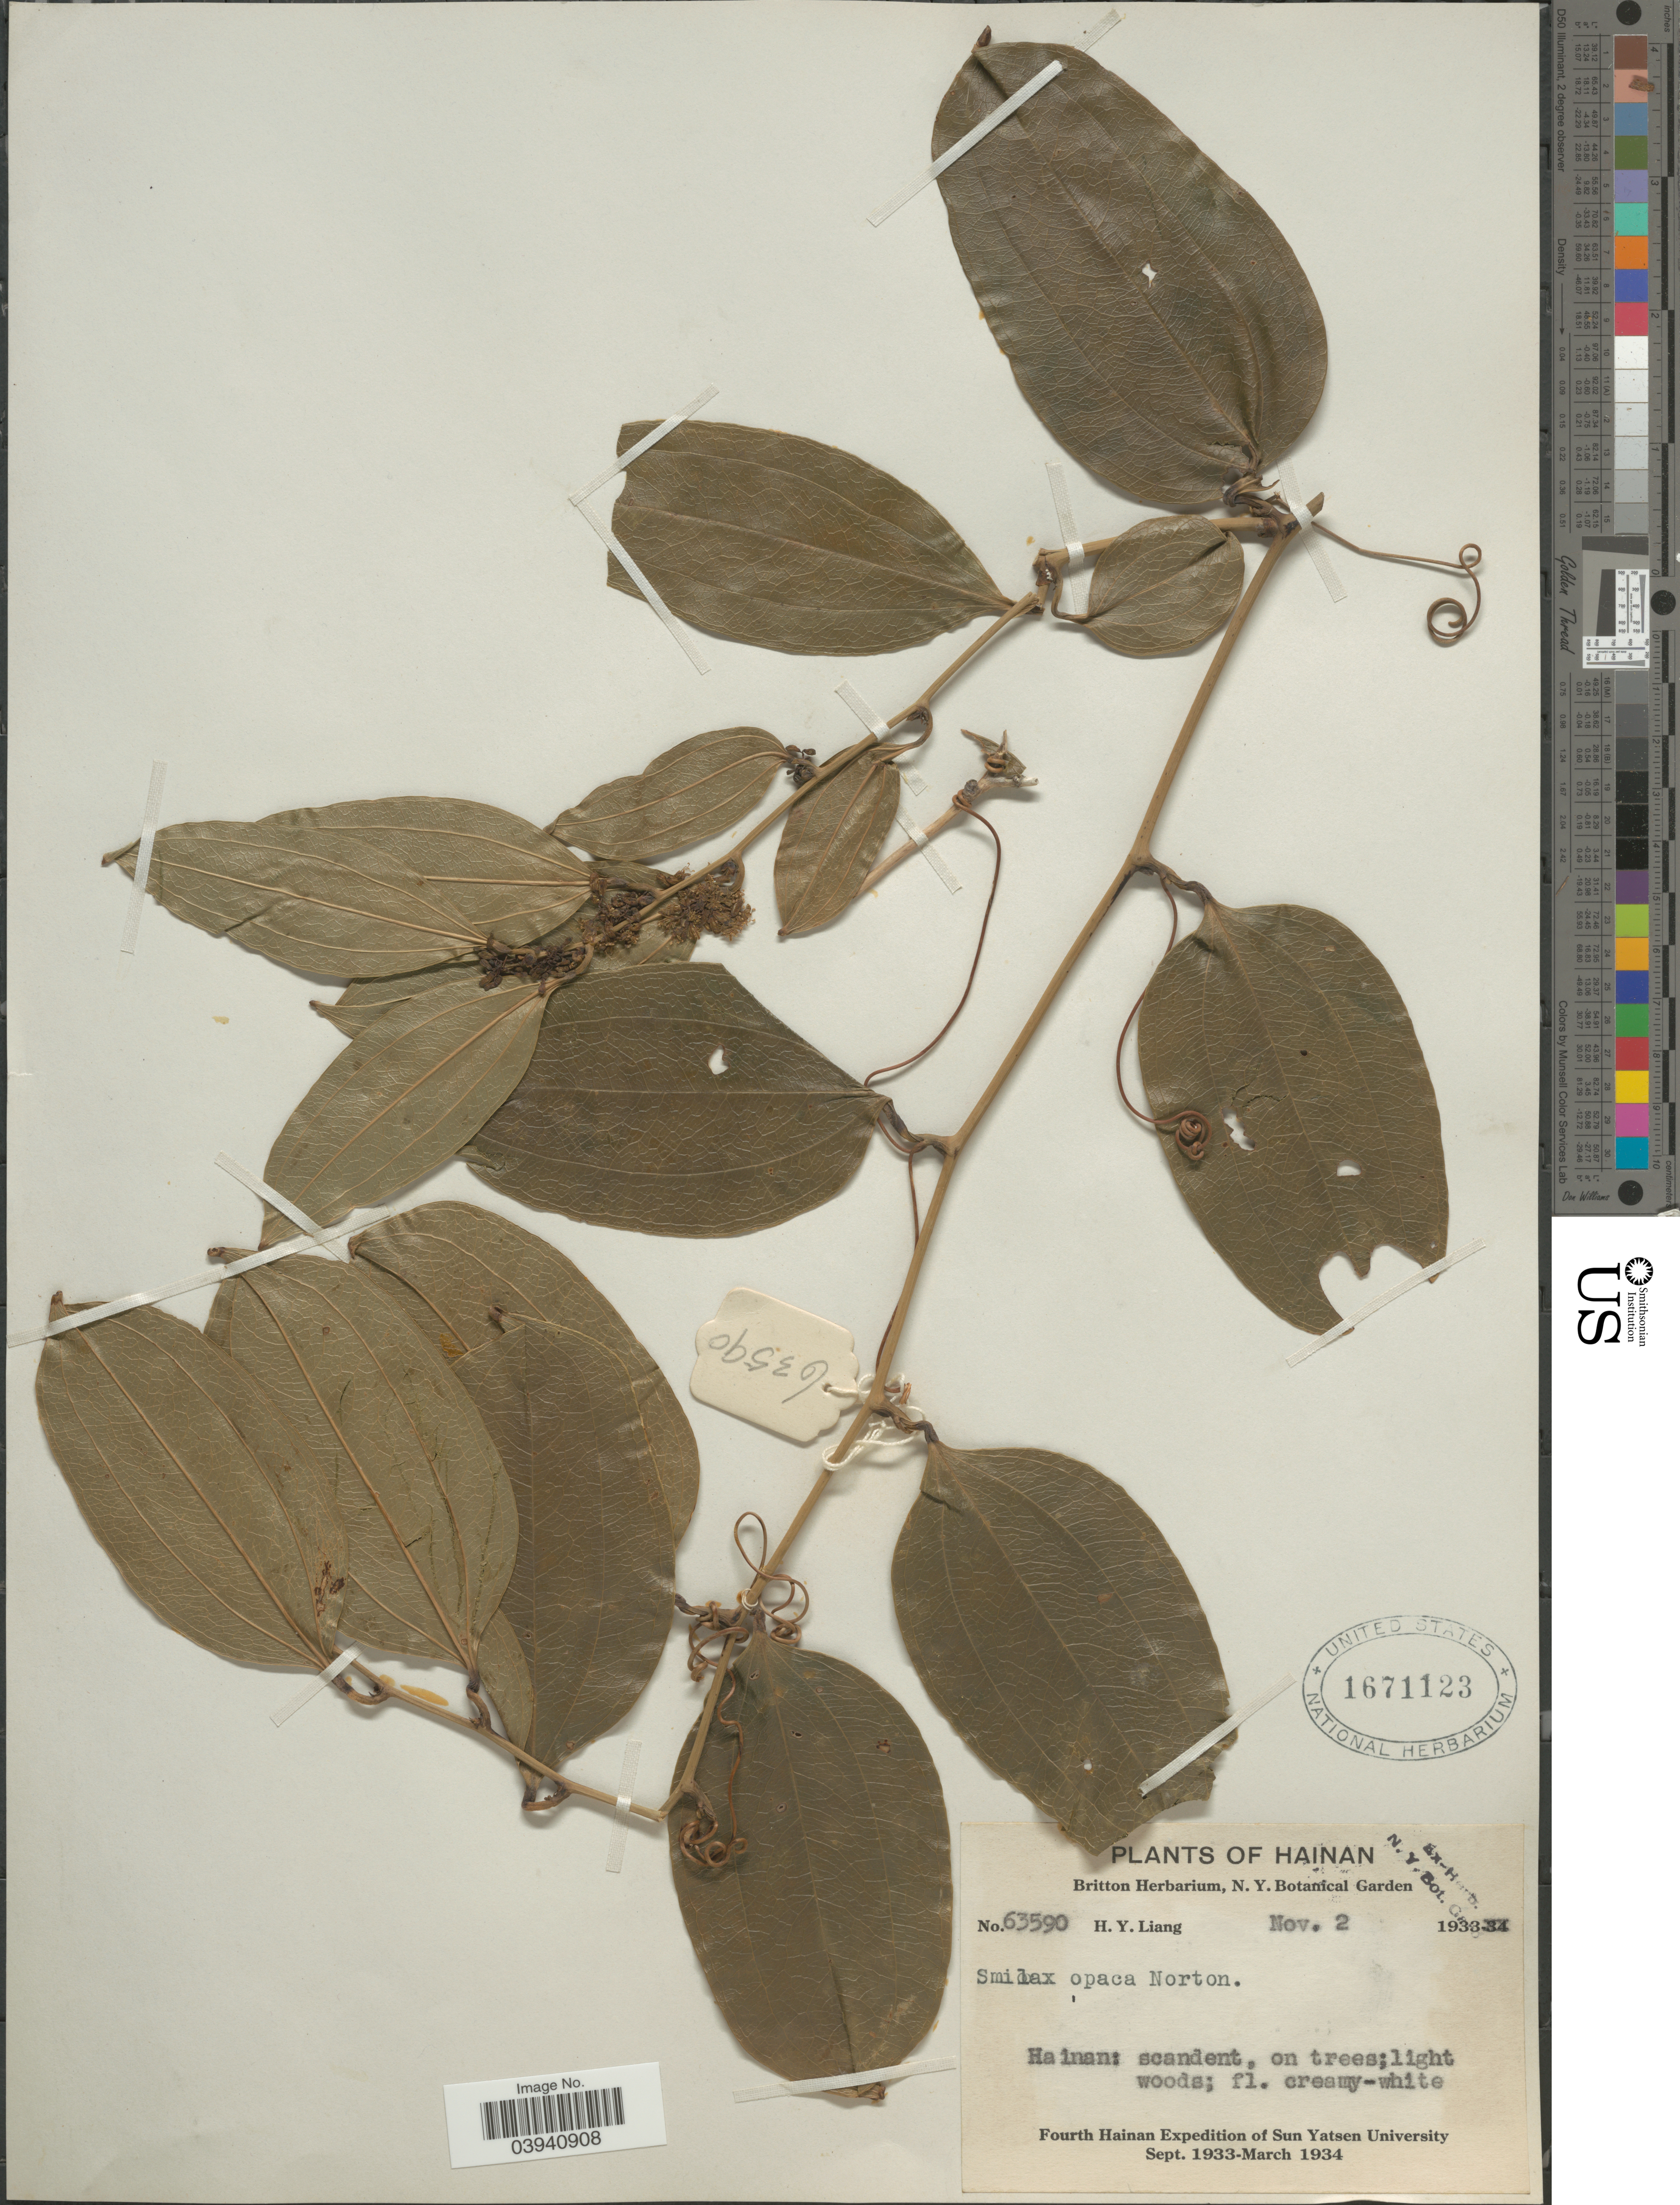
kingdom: Plantae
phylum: Tracheophyta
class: Liliopsida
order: Liliales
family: Smilacaceae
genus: Smilax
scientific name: Smilax opaca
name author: (A. DC.) J.B. Norton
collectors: H. Y. Liang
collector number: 63590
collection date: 1933-11-02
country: China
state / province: Hainan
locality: Hainan.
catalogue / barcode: US 1671123